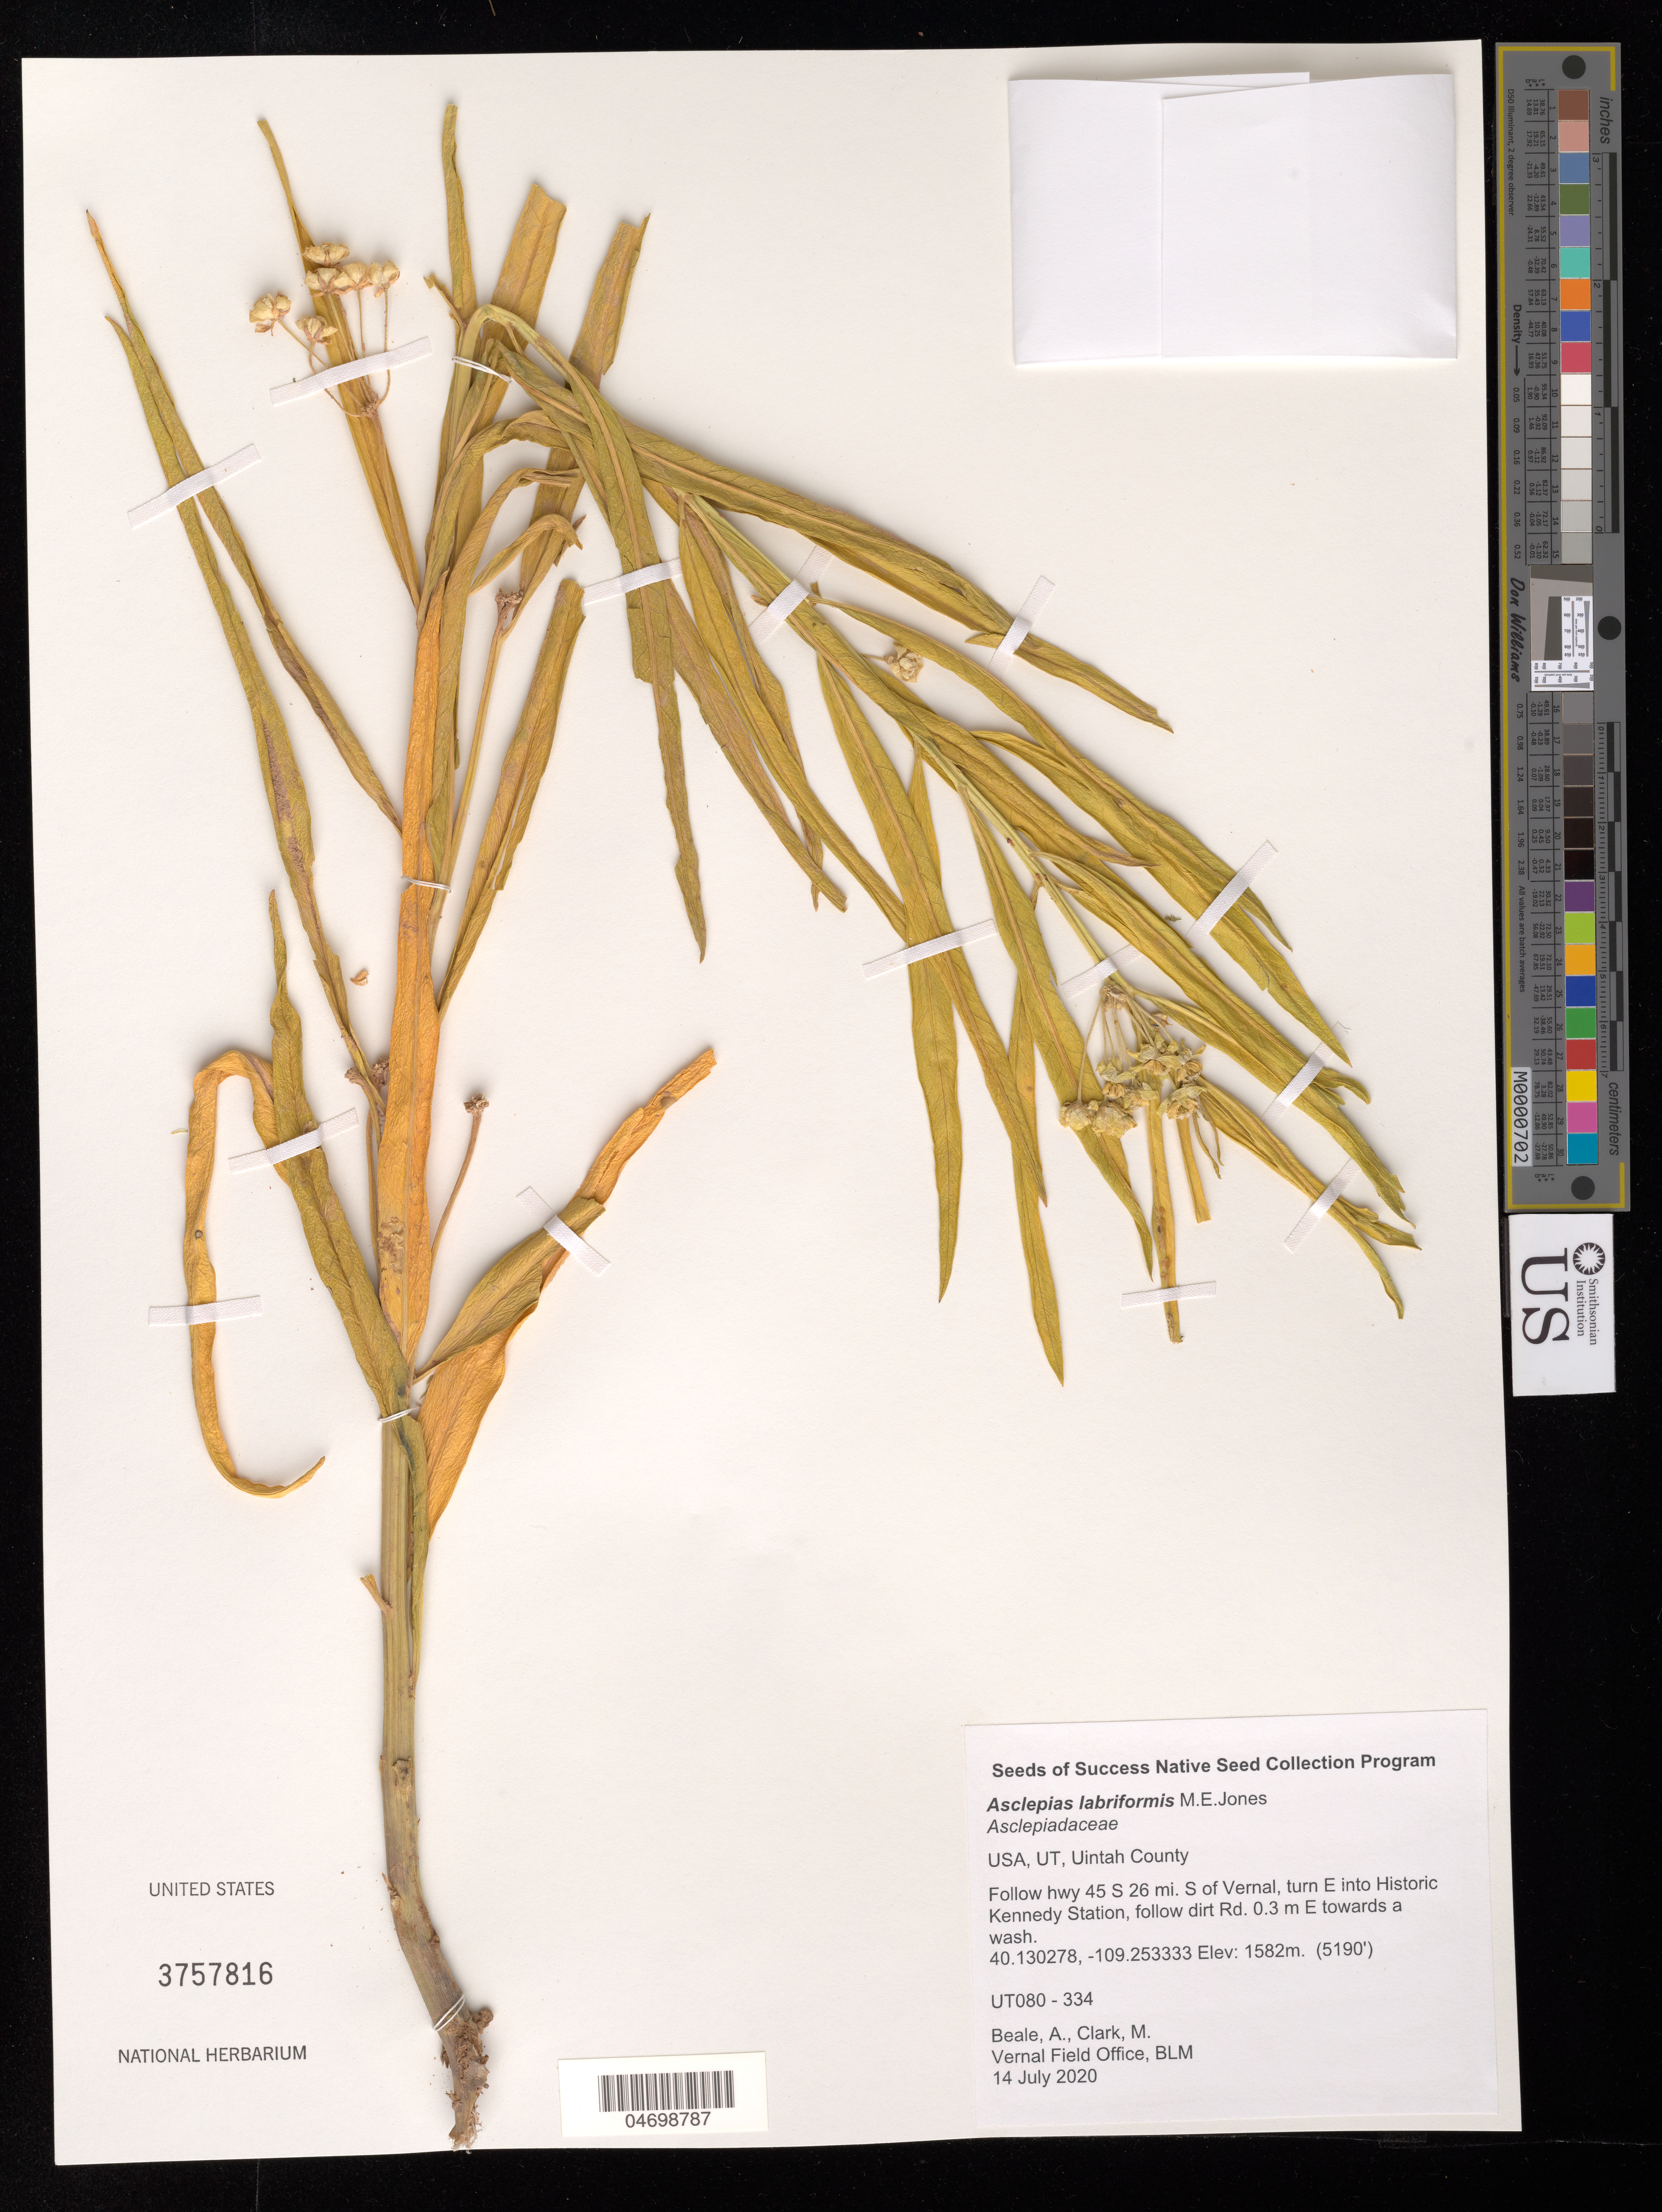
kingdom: Plantae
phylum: Tracheophyta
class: Magnoliopsida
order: Gentianales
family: Apocynaceae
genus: Asclepias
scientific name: Asclepias labriformis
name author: M.E. Jones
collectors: A. Beale & M. Clark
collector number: UT080-334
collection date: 2020-07-14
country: United States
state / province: Utah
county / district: Uintah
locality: Historic Kennedy Station.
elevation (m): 1582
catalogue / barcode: US 3757816